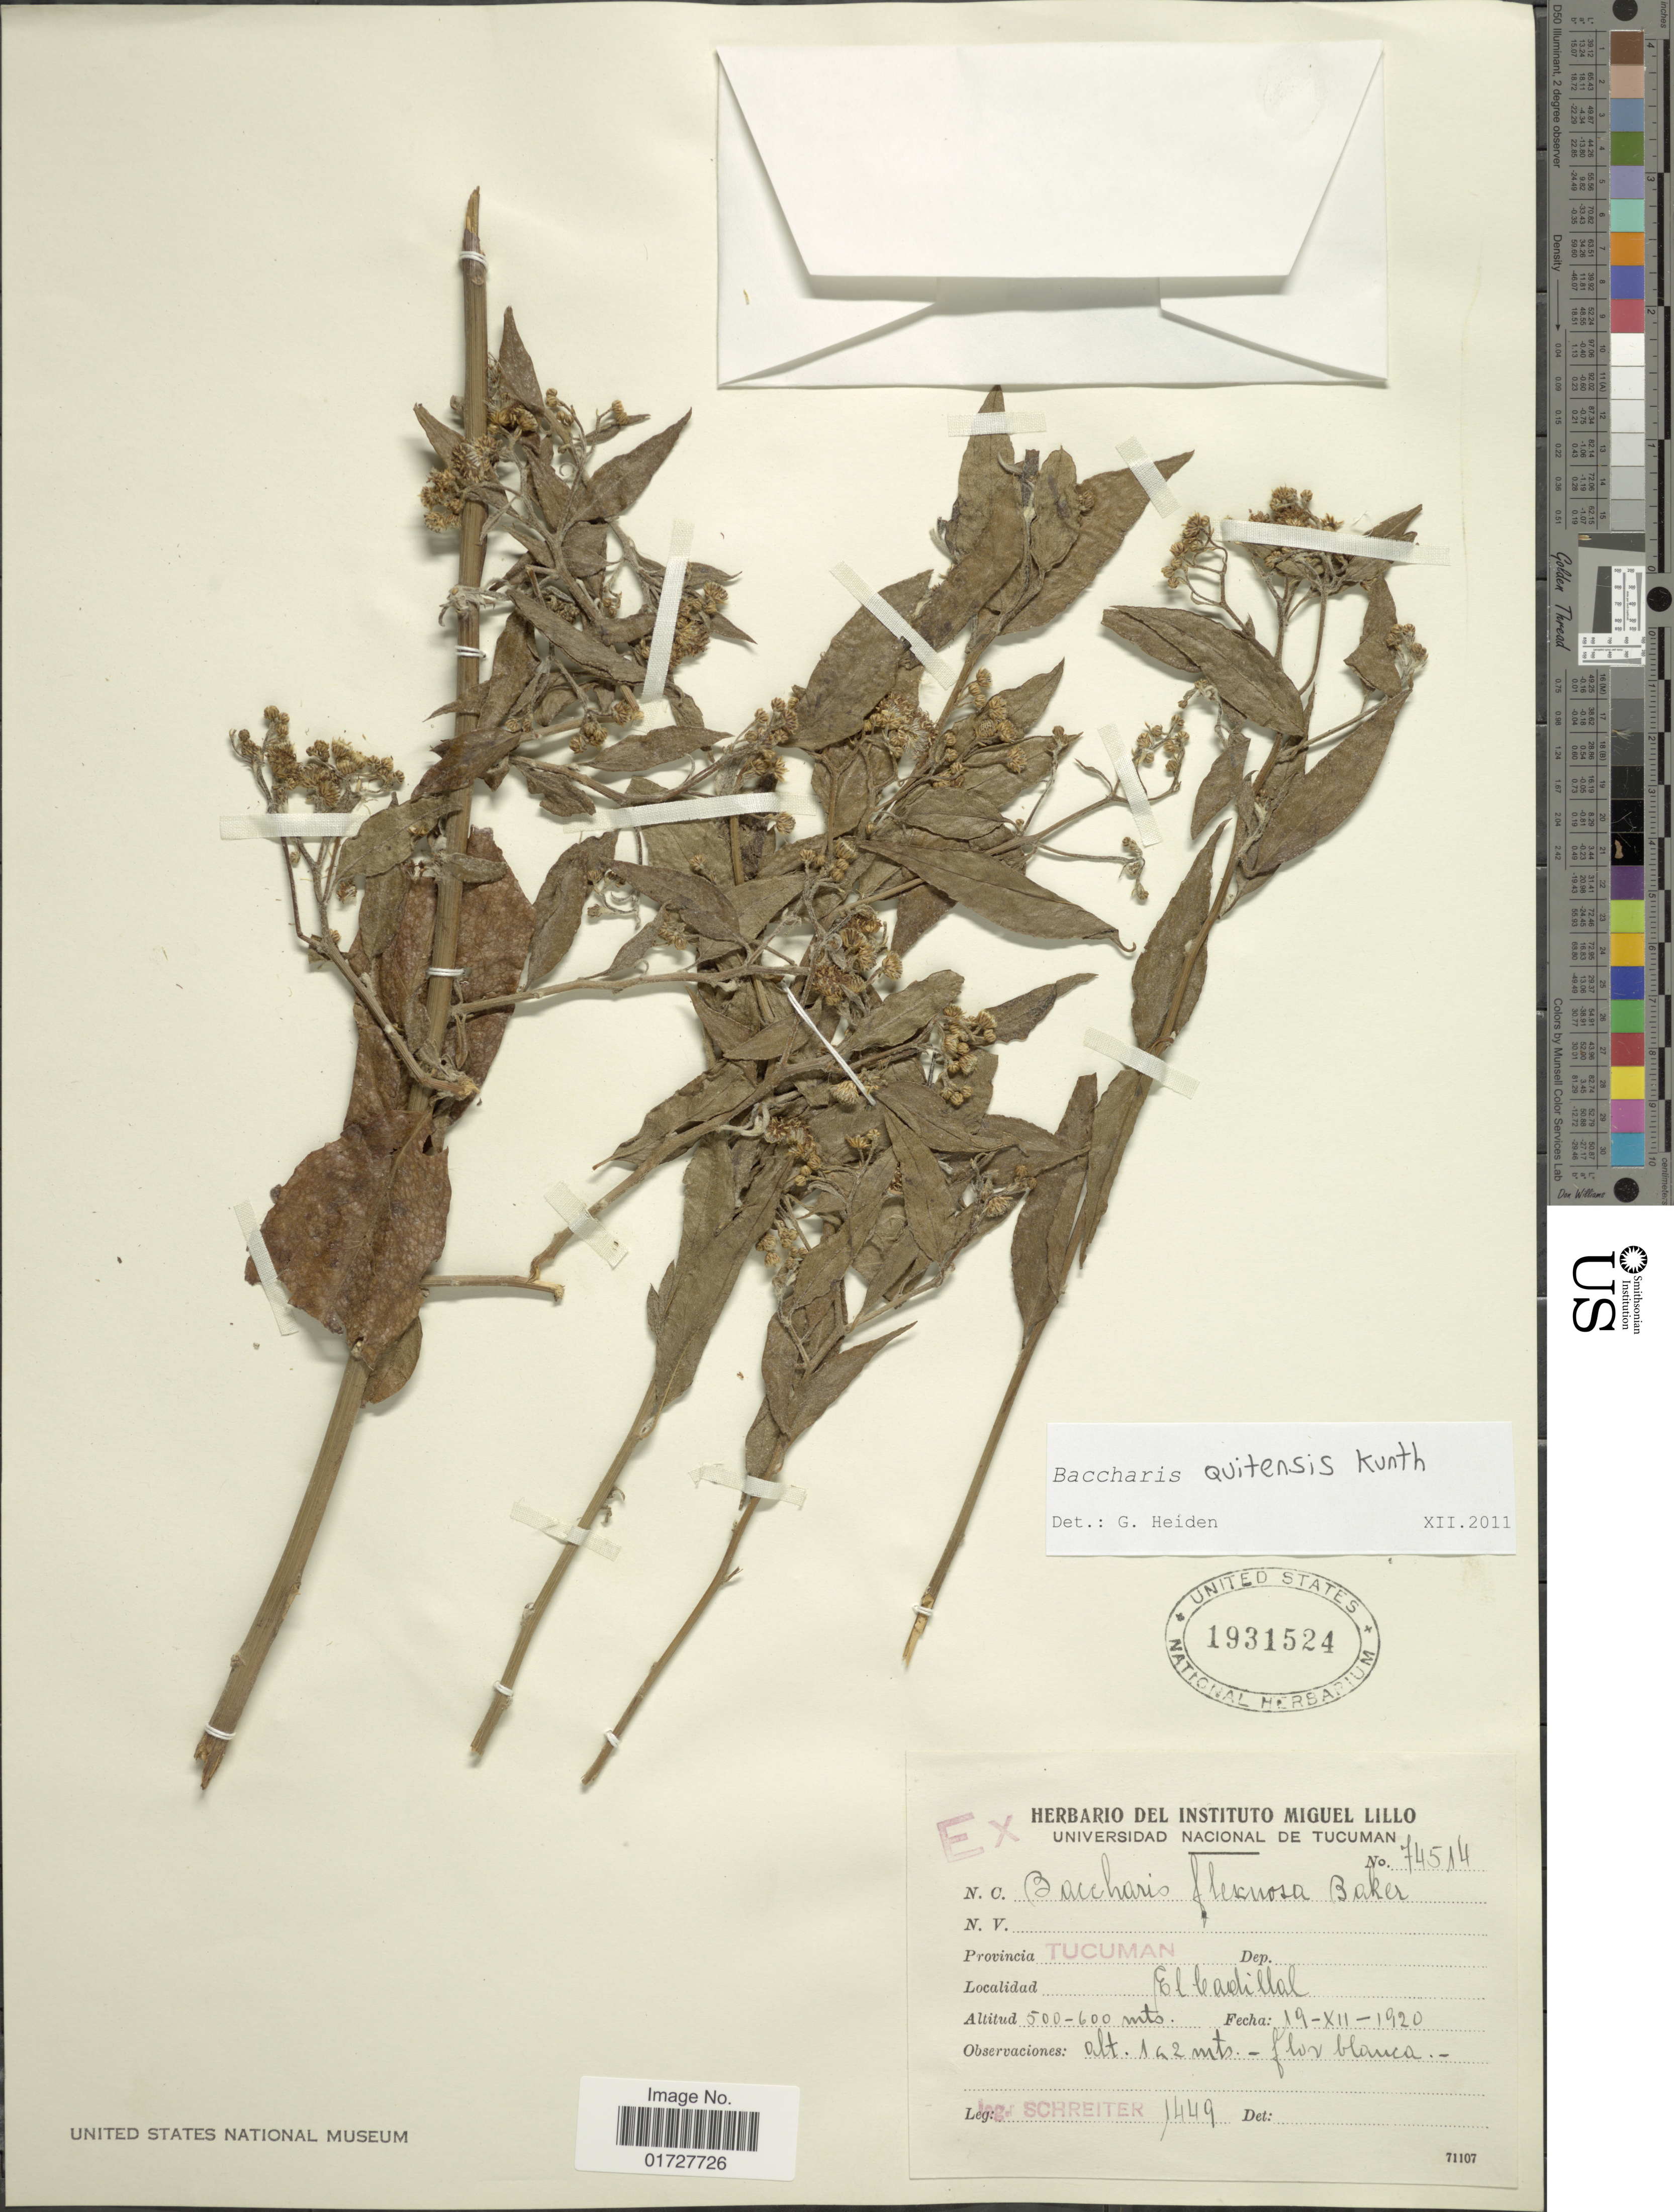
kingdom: Plantae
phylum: Tracheophyta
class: Magnoliopsida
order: Asterales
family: Asteraceae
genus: Baccharis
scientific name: Baccharis quitensis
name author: Kunth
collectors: -. Schreiter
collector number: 1449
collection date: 1920-12-19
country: Argentina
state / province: Tucuman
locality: El Cadillal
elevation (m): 500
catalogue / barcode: US 1931524